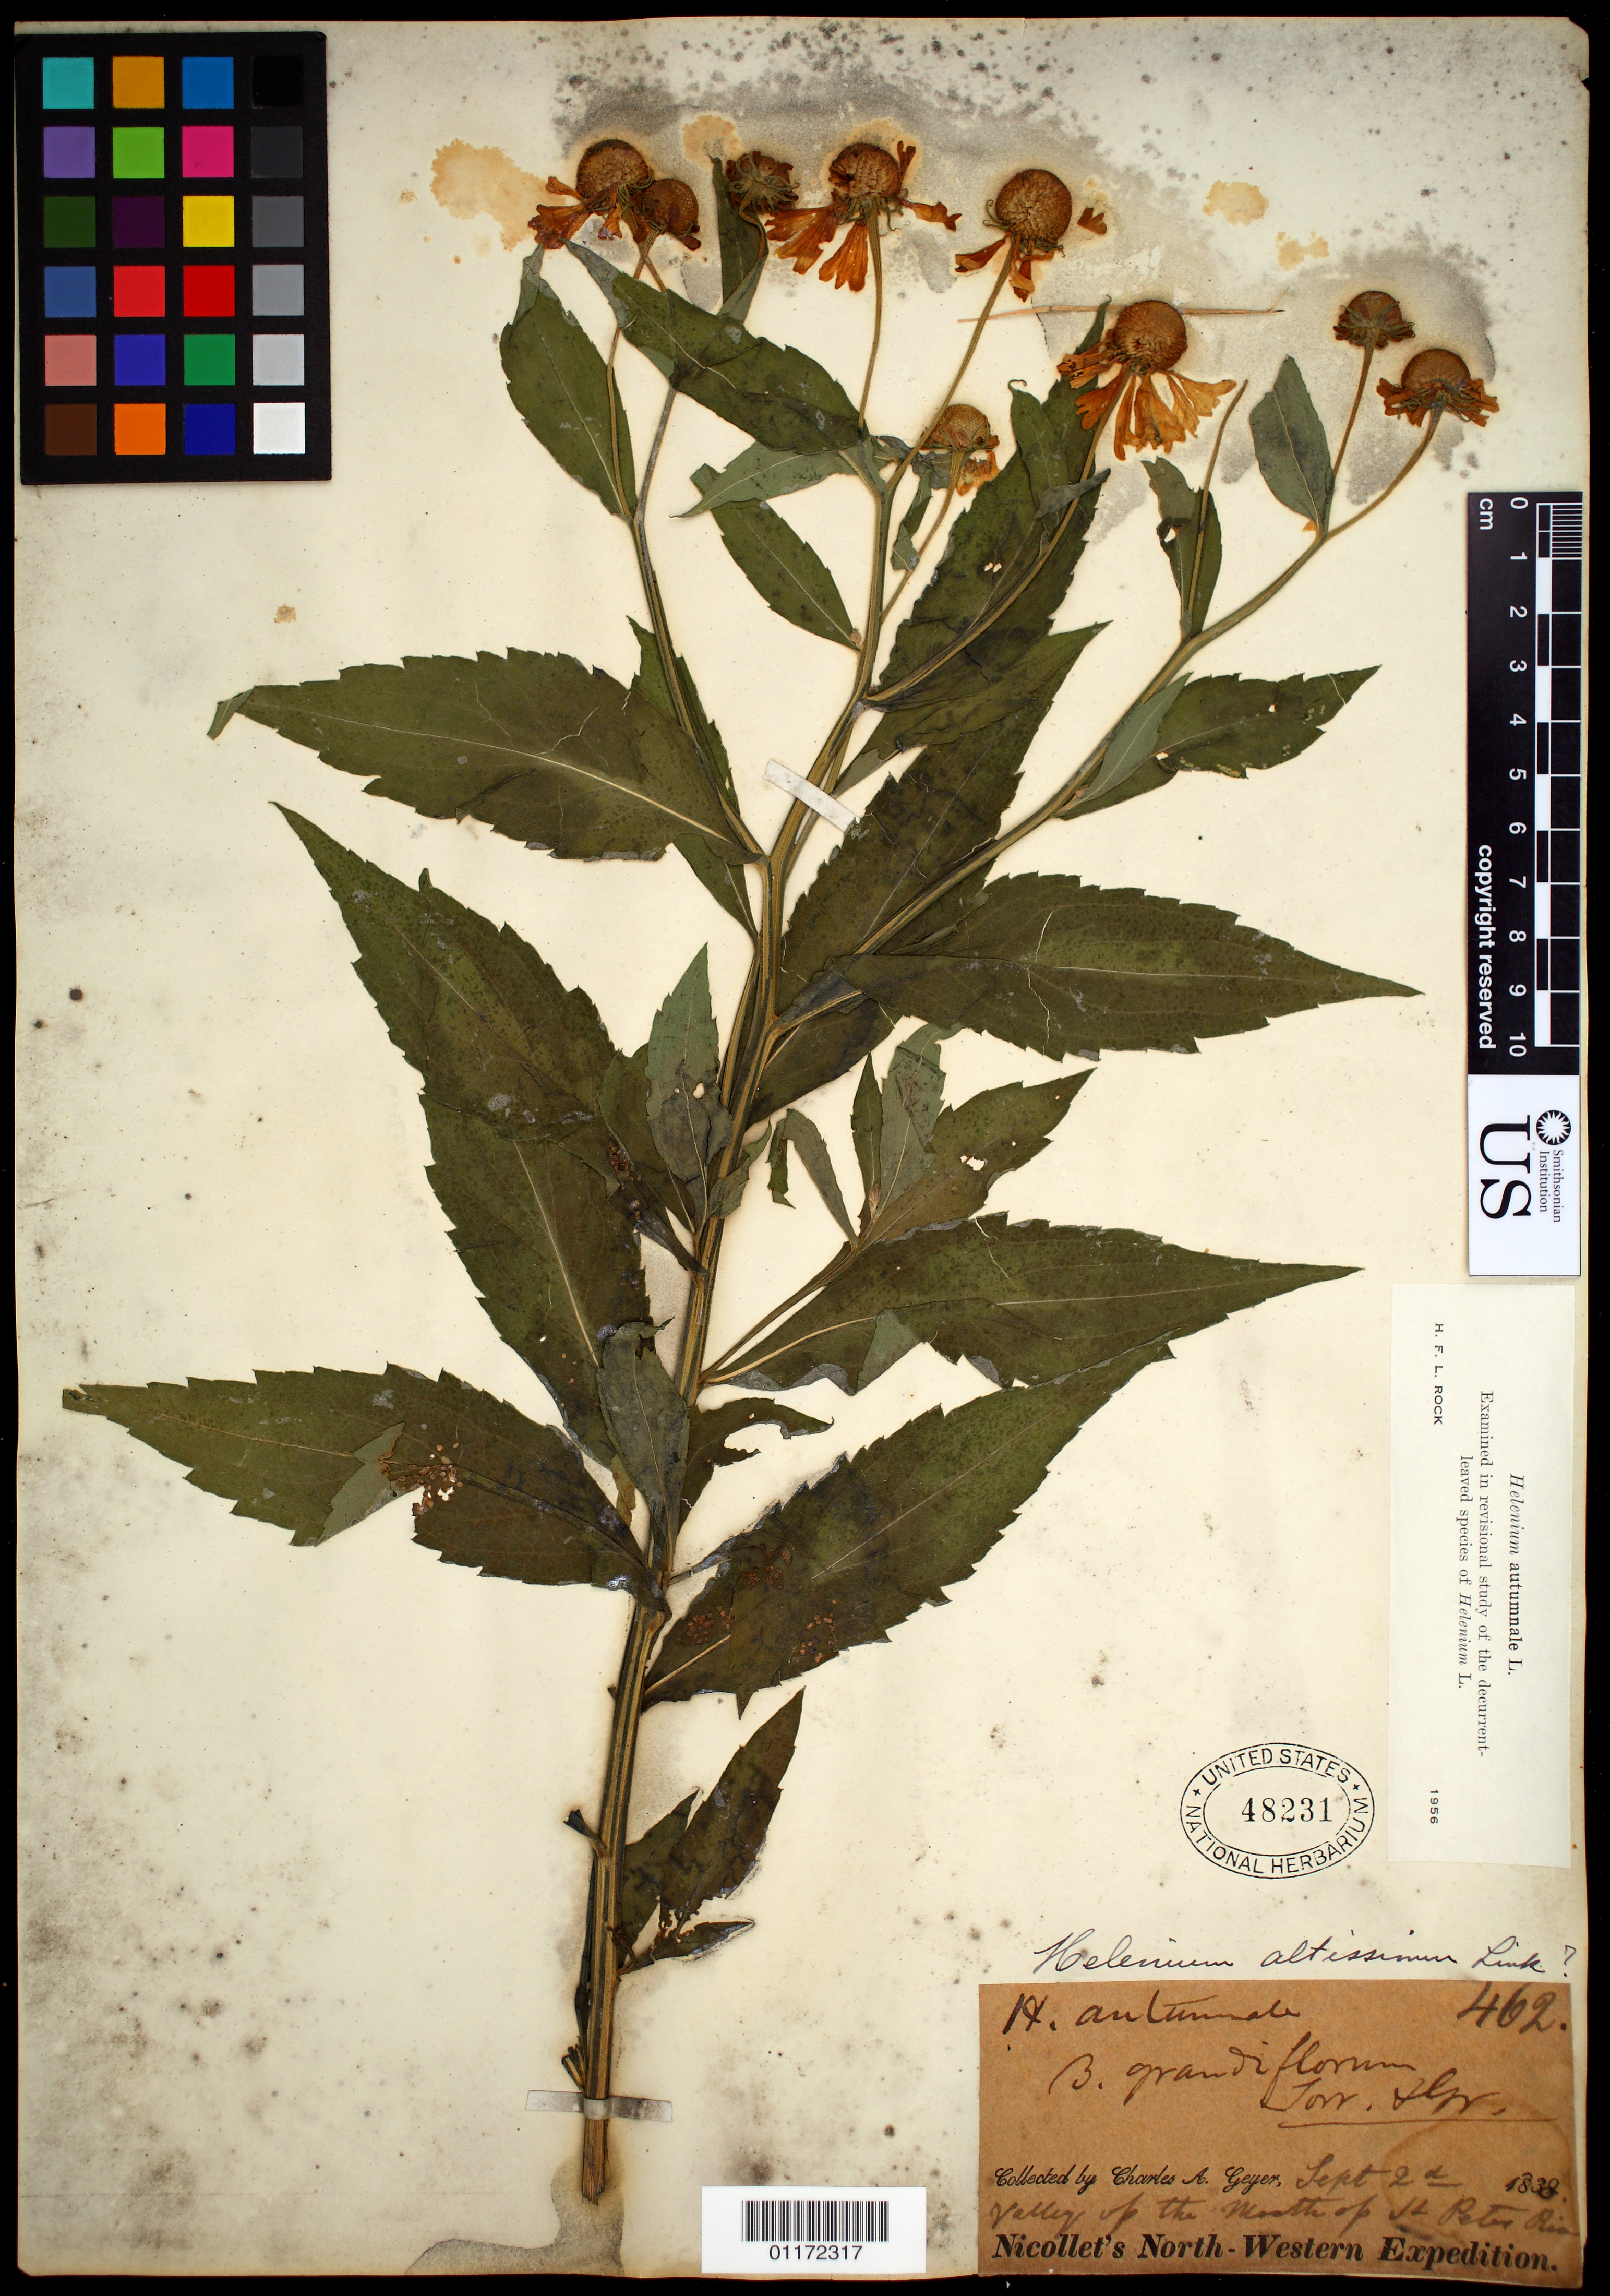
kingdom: Plantae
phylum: Tracheophyta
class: Magnoliopsida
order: Asterales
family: Asteraceae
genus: Helenium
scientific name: Helenium autumnale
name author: L.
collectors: C. A. Geyer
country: United States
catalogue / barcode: US 48231